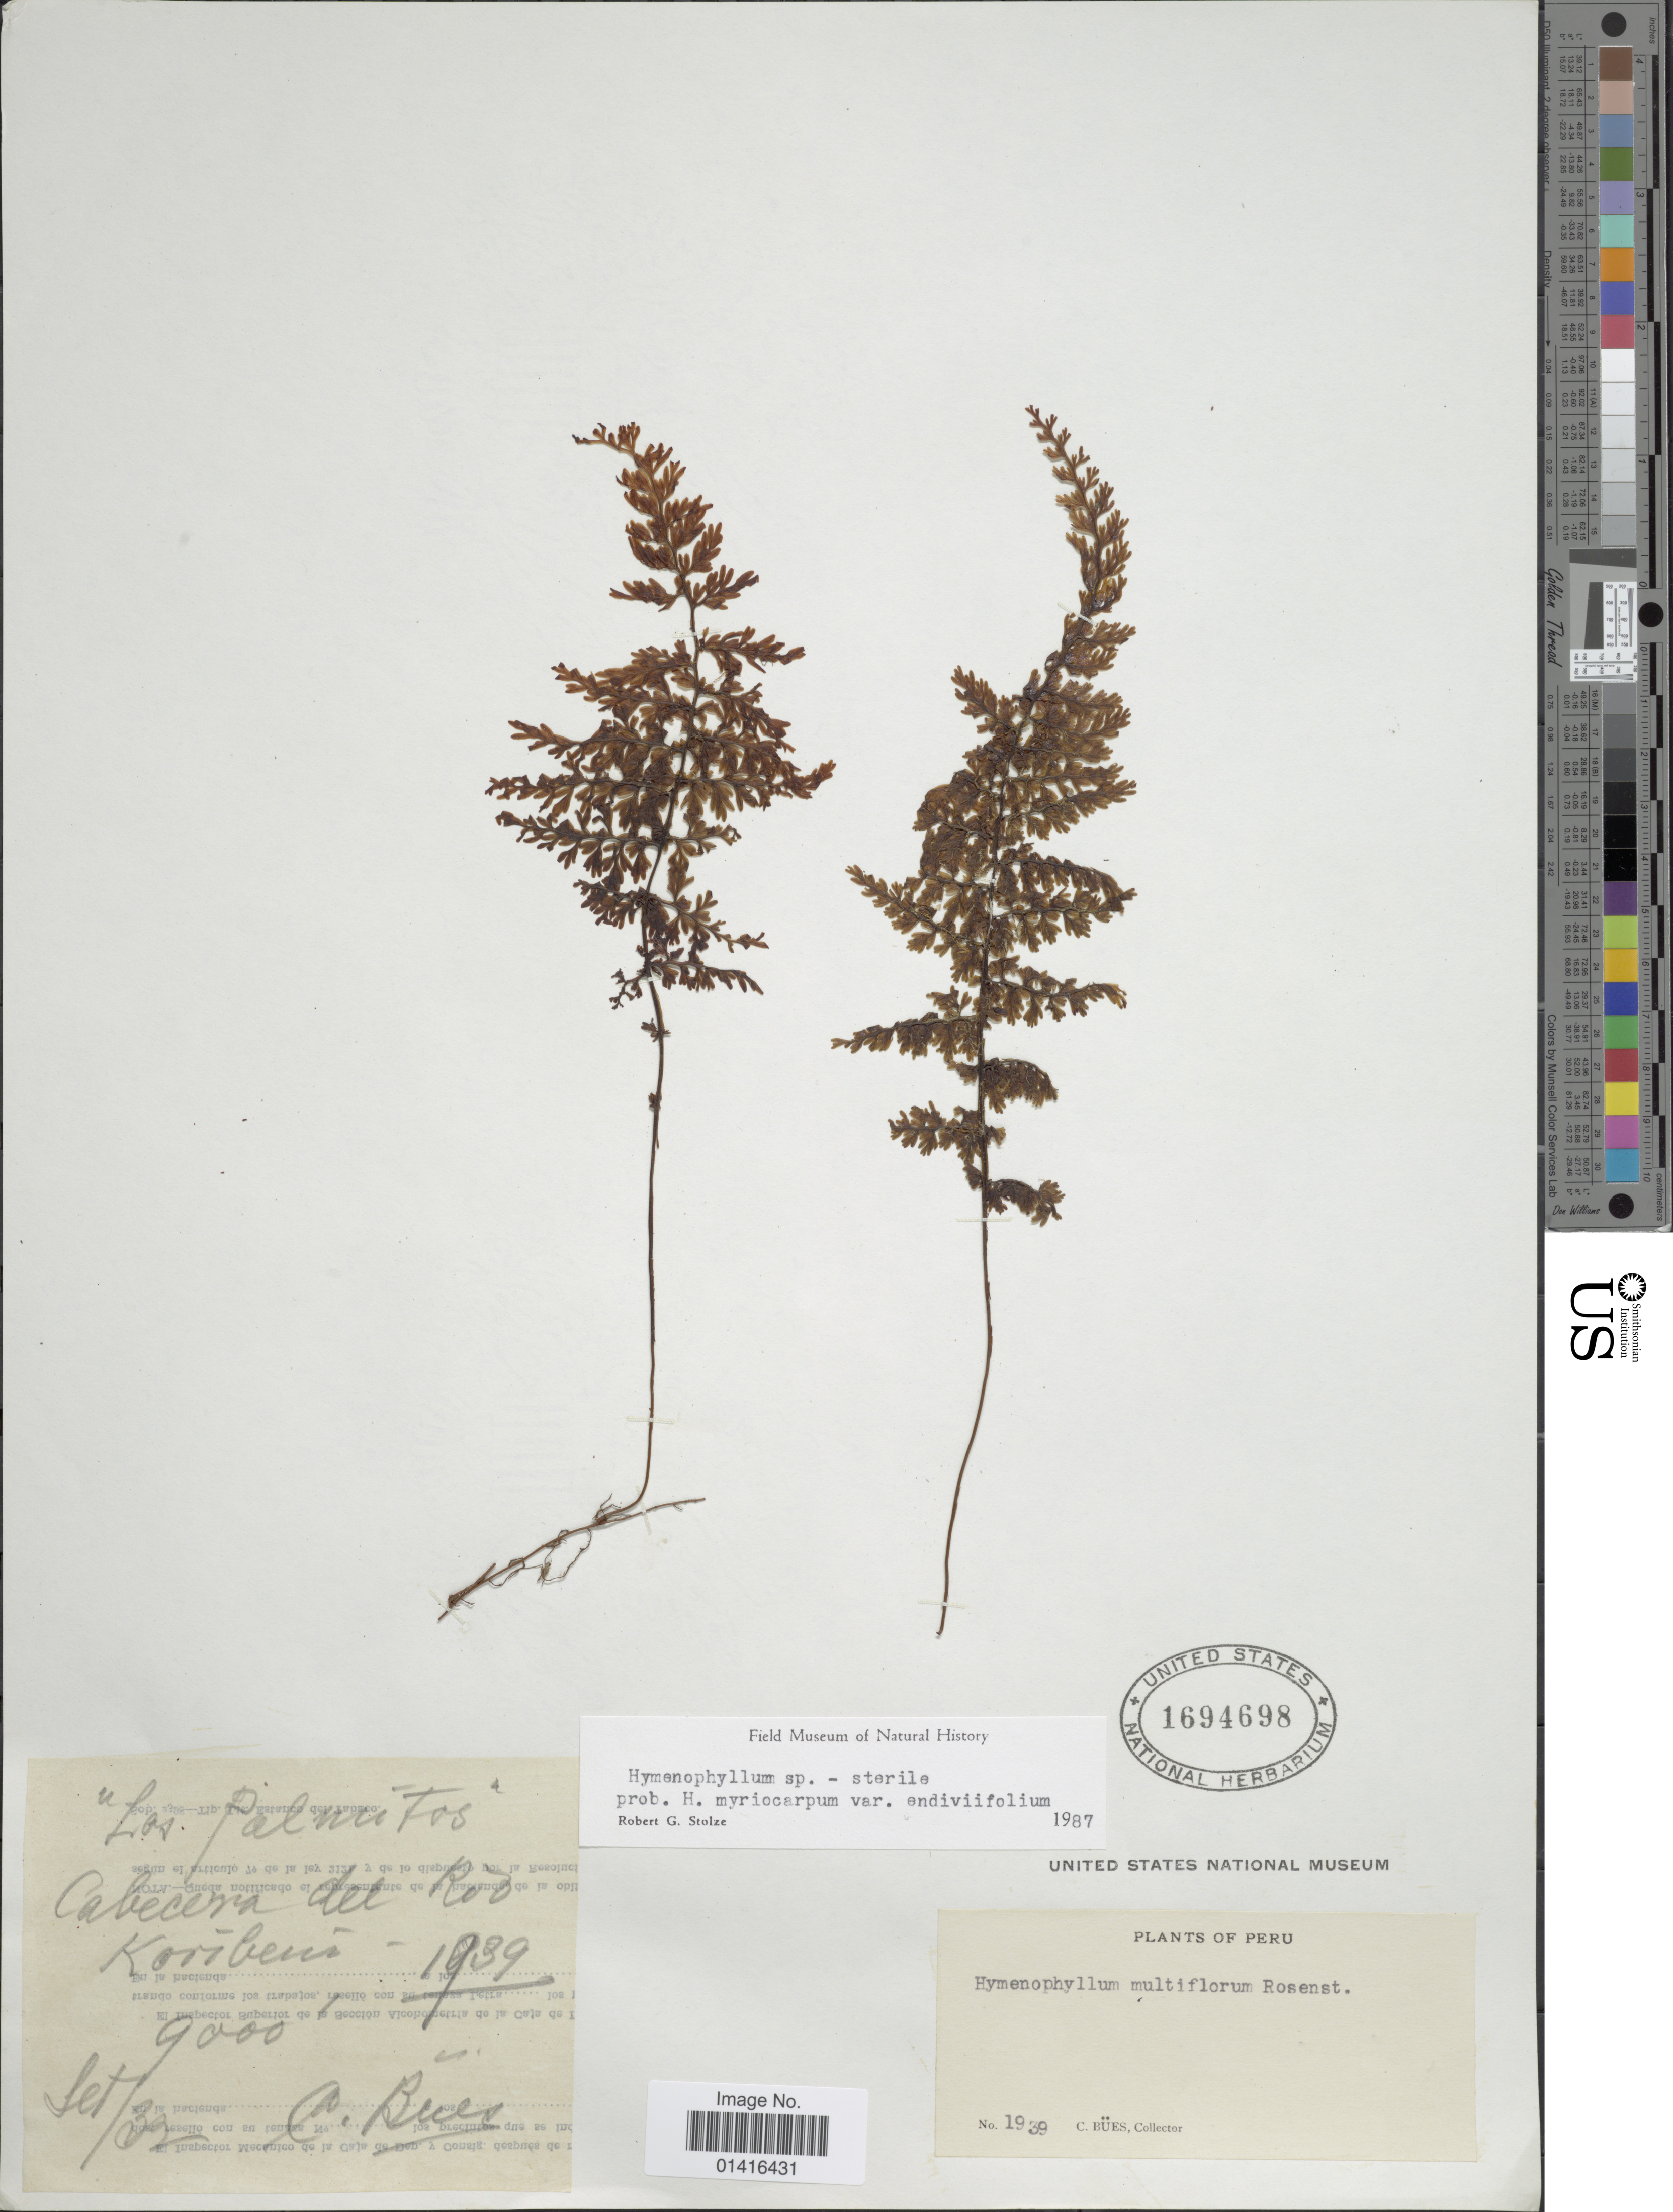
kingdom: Plantae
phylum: Tracheophyta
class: Polypodiopsida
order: Hymenophyllales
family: Hymenophyllaceae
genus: Hymenophyllum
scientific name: Hymenophyllum myriocarpum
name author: Hook.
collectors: C. Bues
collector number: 1939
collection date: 1939-09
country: Peru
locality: Las Palmitos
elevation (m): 2743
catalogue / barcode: US 1694698